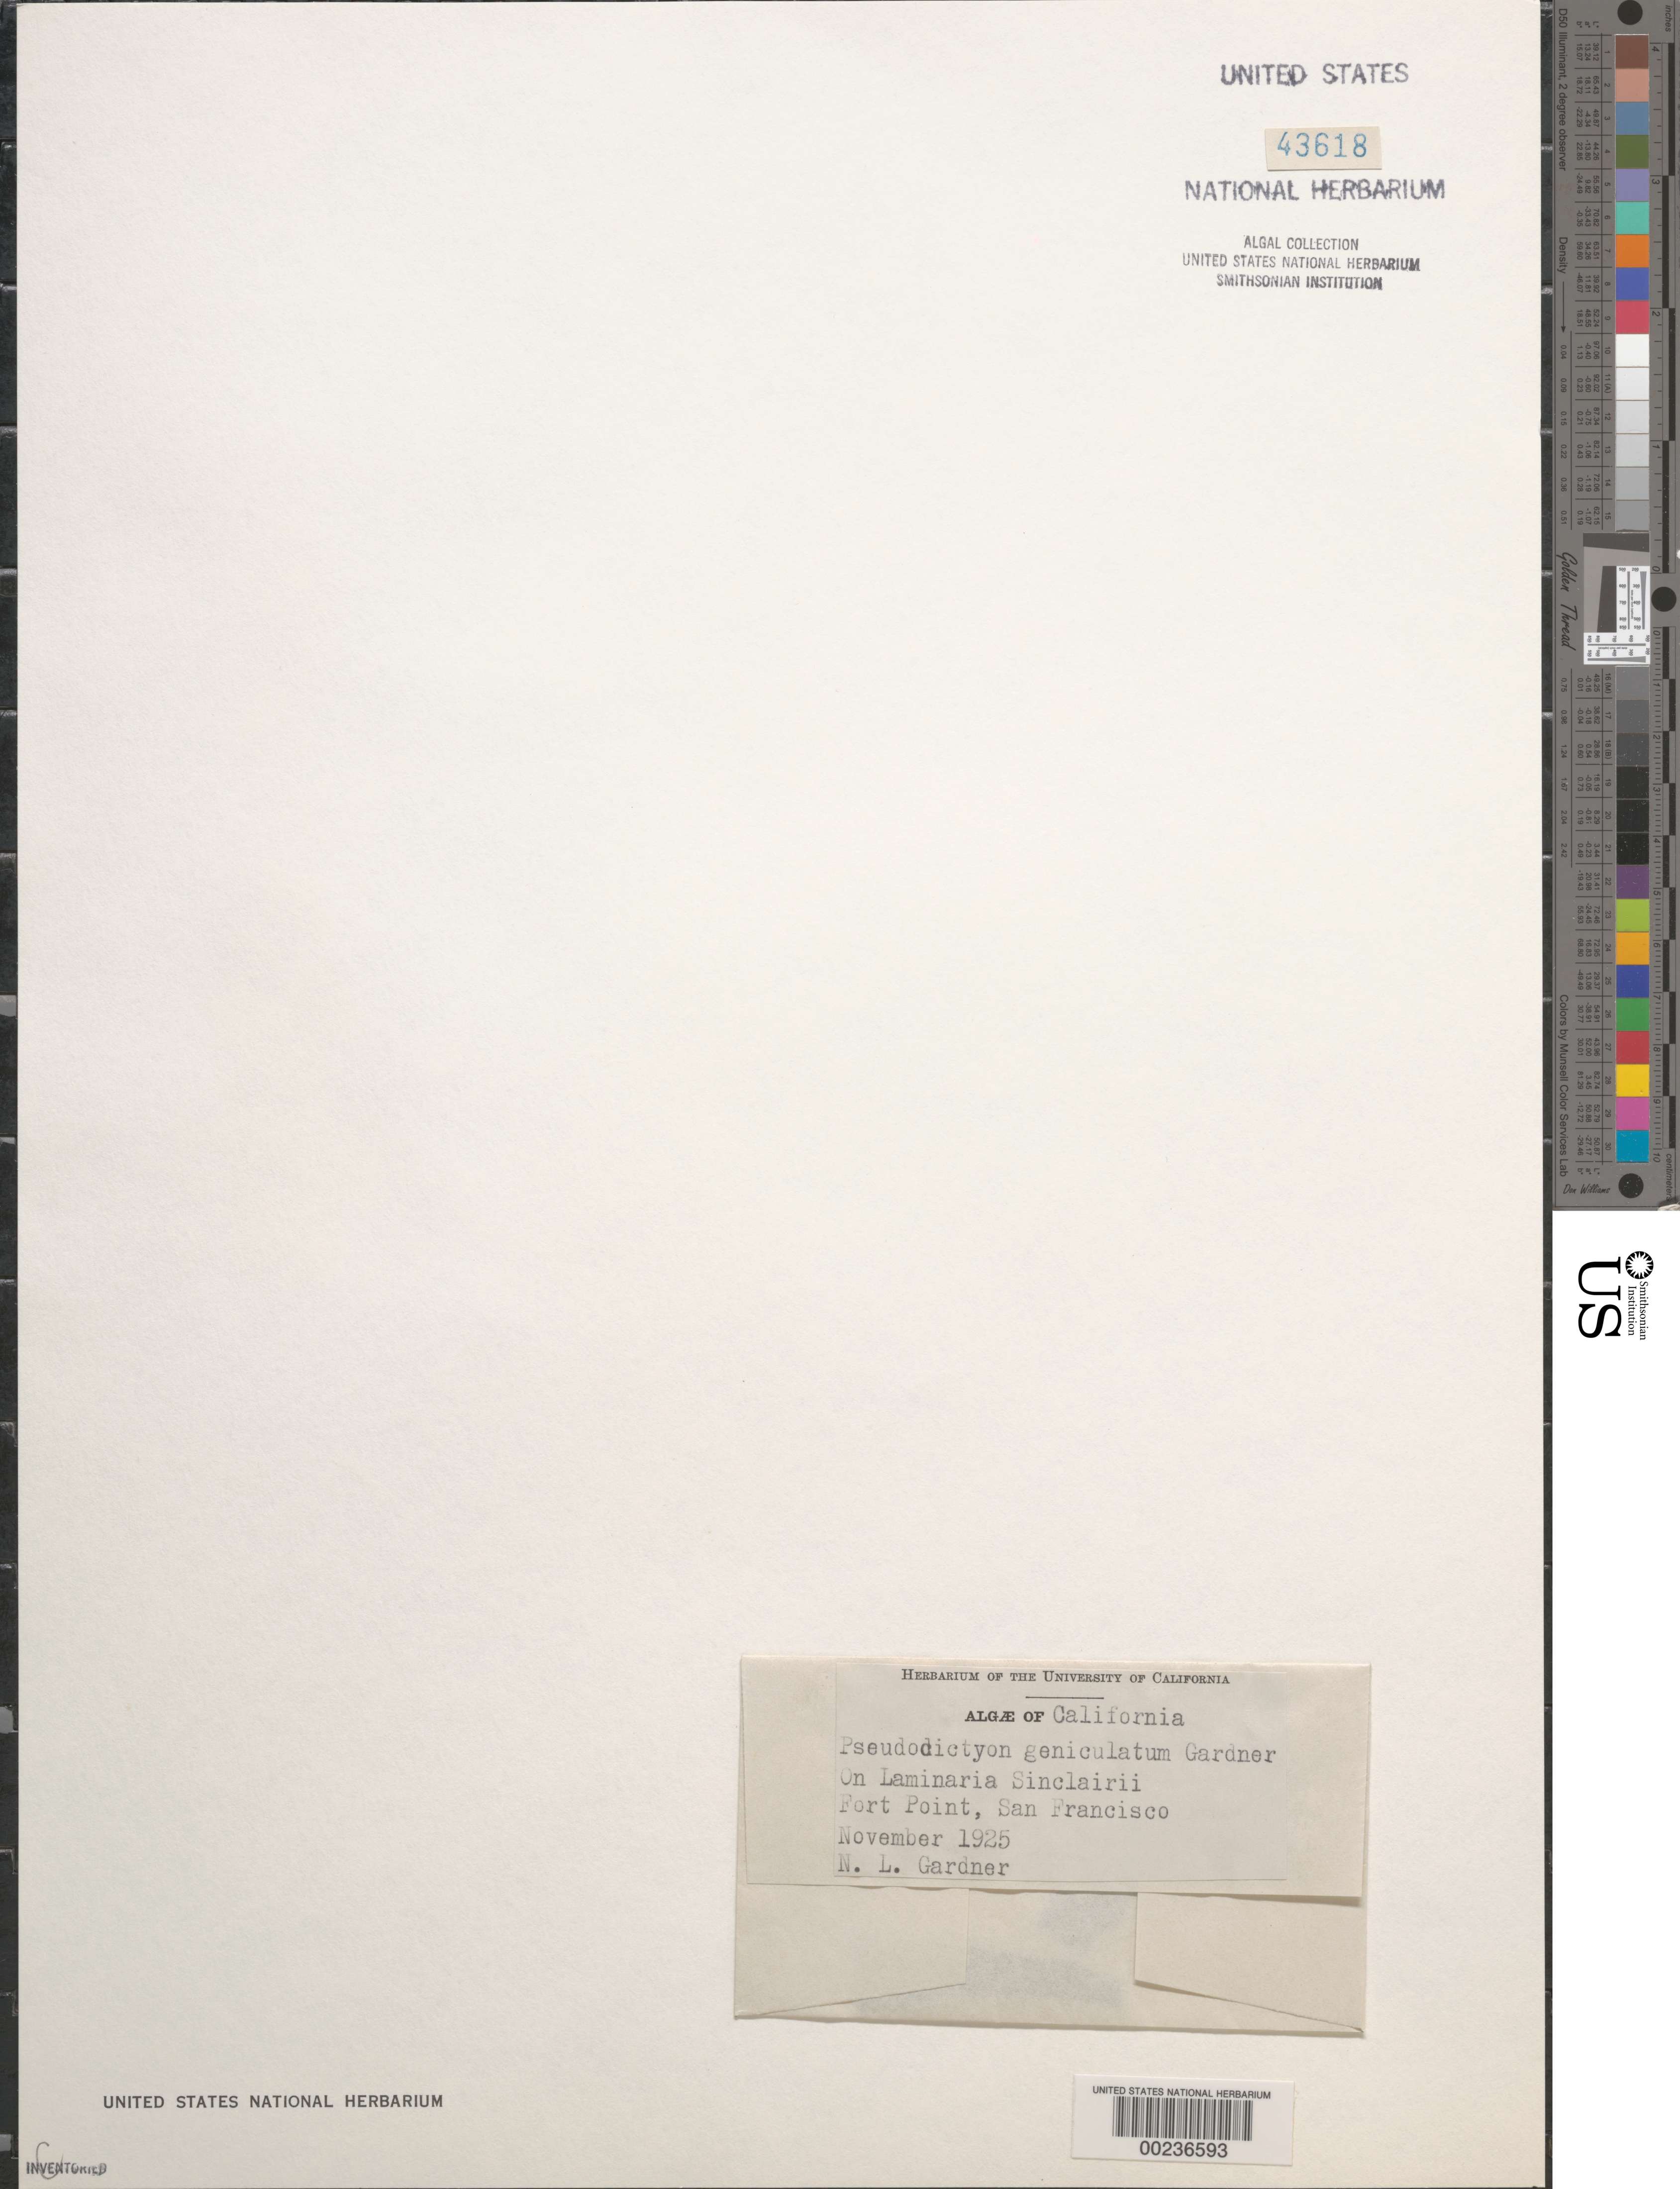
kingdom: Plantae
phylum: Chlorophyta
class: Ulvophyceae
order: Ulvales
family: Ulvellaceae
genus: Ulvella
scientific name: Ulvella geniculata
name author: (N.L. Gardner) R. Nielsen et al.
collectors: N. Gardner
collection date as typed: Nov 1925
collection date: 1925-11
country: United States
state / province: California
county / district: San Francisco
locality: San Francisco, Fort Point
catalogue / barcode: US 43618